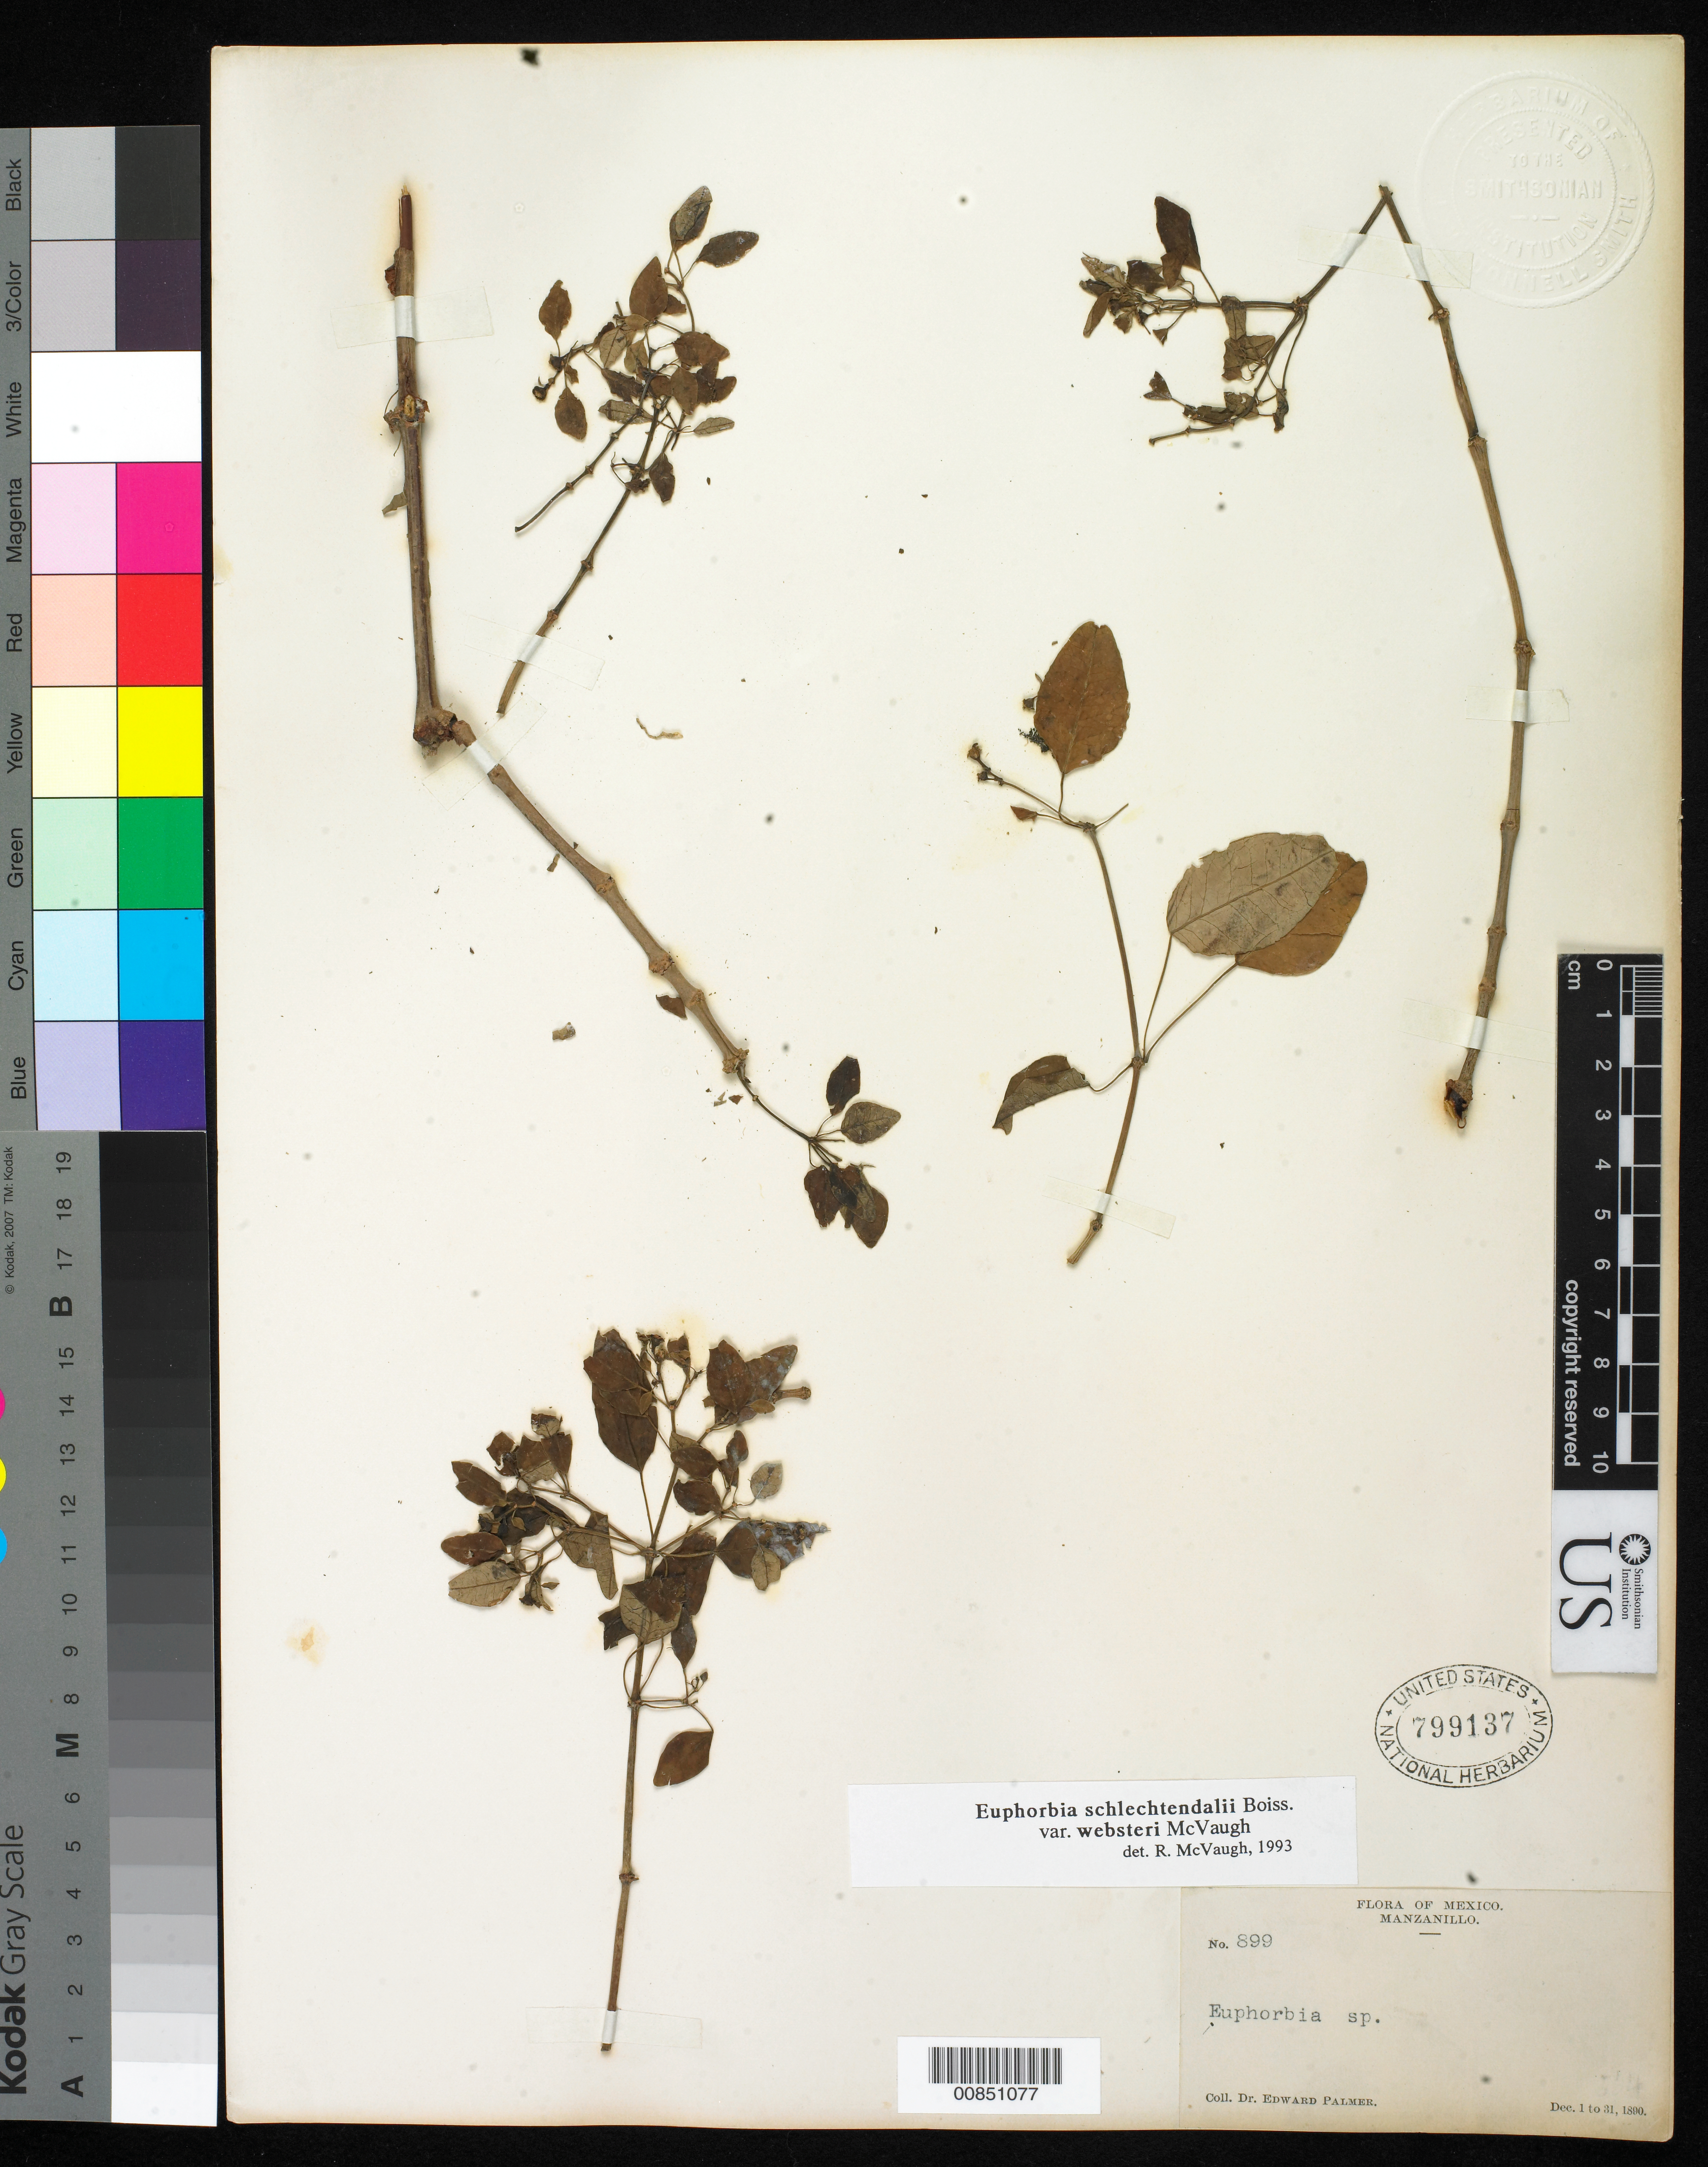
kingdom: Plantae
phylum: Tracheophyta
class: Magnoliopsida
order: Malpighiales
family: Euphorbiaceae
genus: Euphorbia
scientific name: Euphorbia schlechtendalii var. websteri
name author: McVaugh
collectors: E. Palmer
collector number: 899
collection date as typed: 01 Dec 1890 to 31 Dec 1890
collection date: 1890-12-01/1890-12-31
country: Mexico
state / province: Colima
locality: Manzanillo, Colima.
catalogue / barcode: US 799137